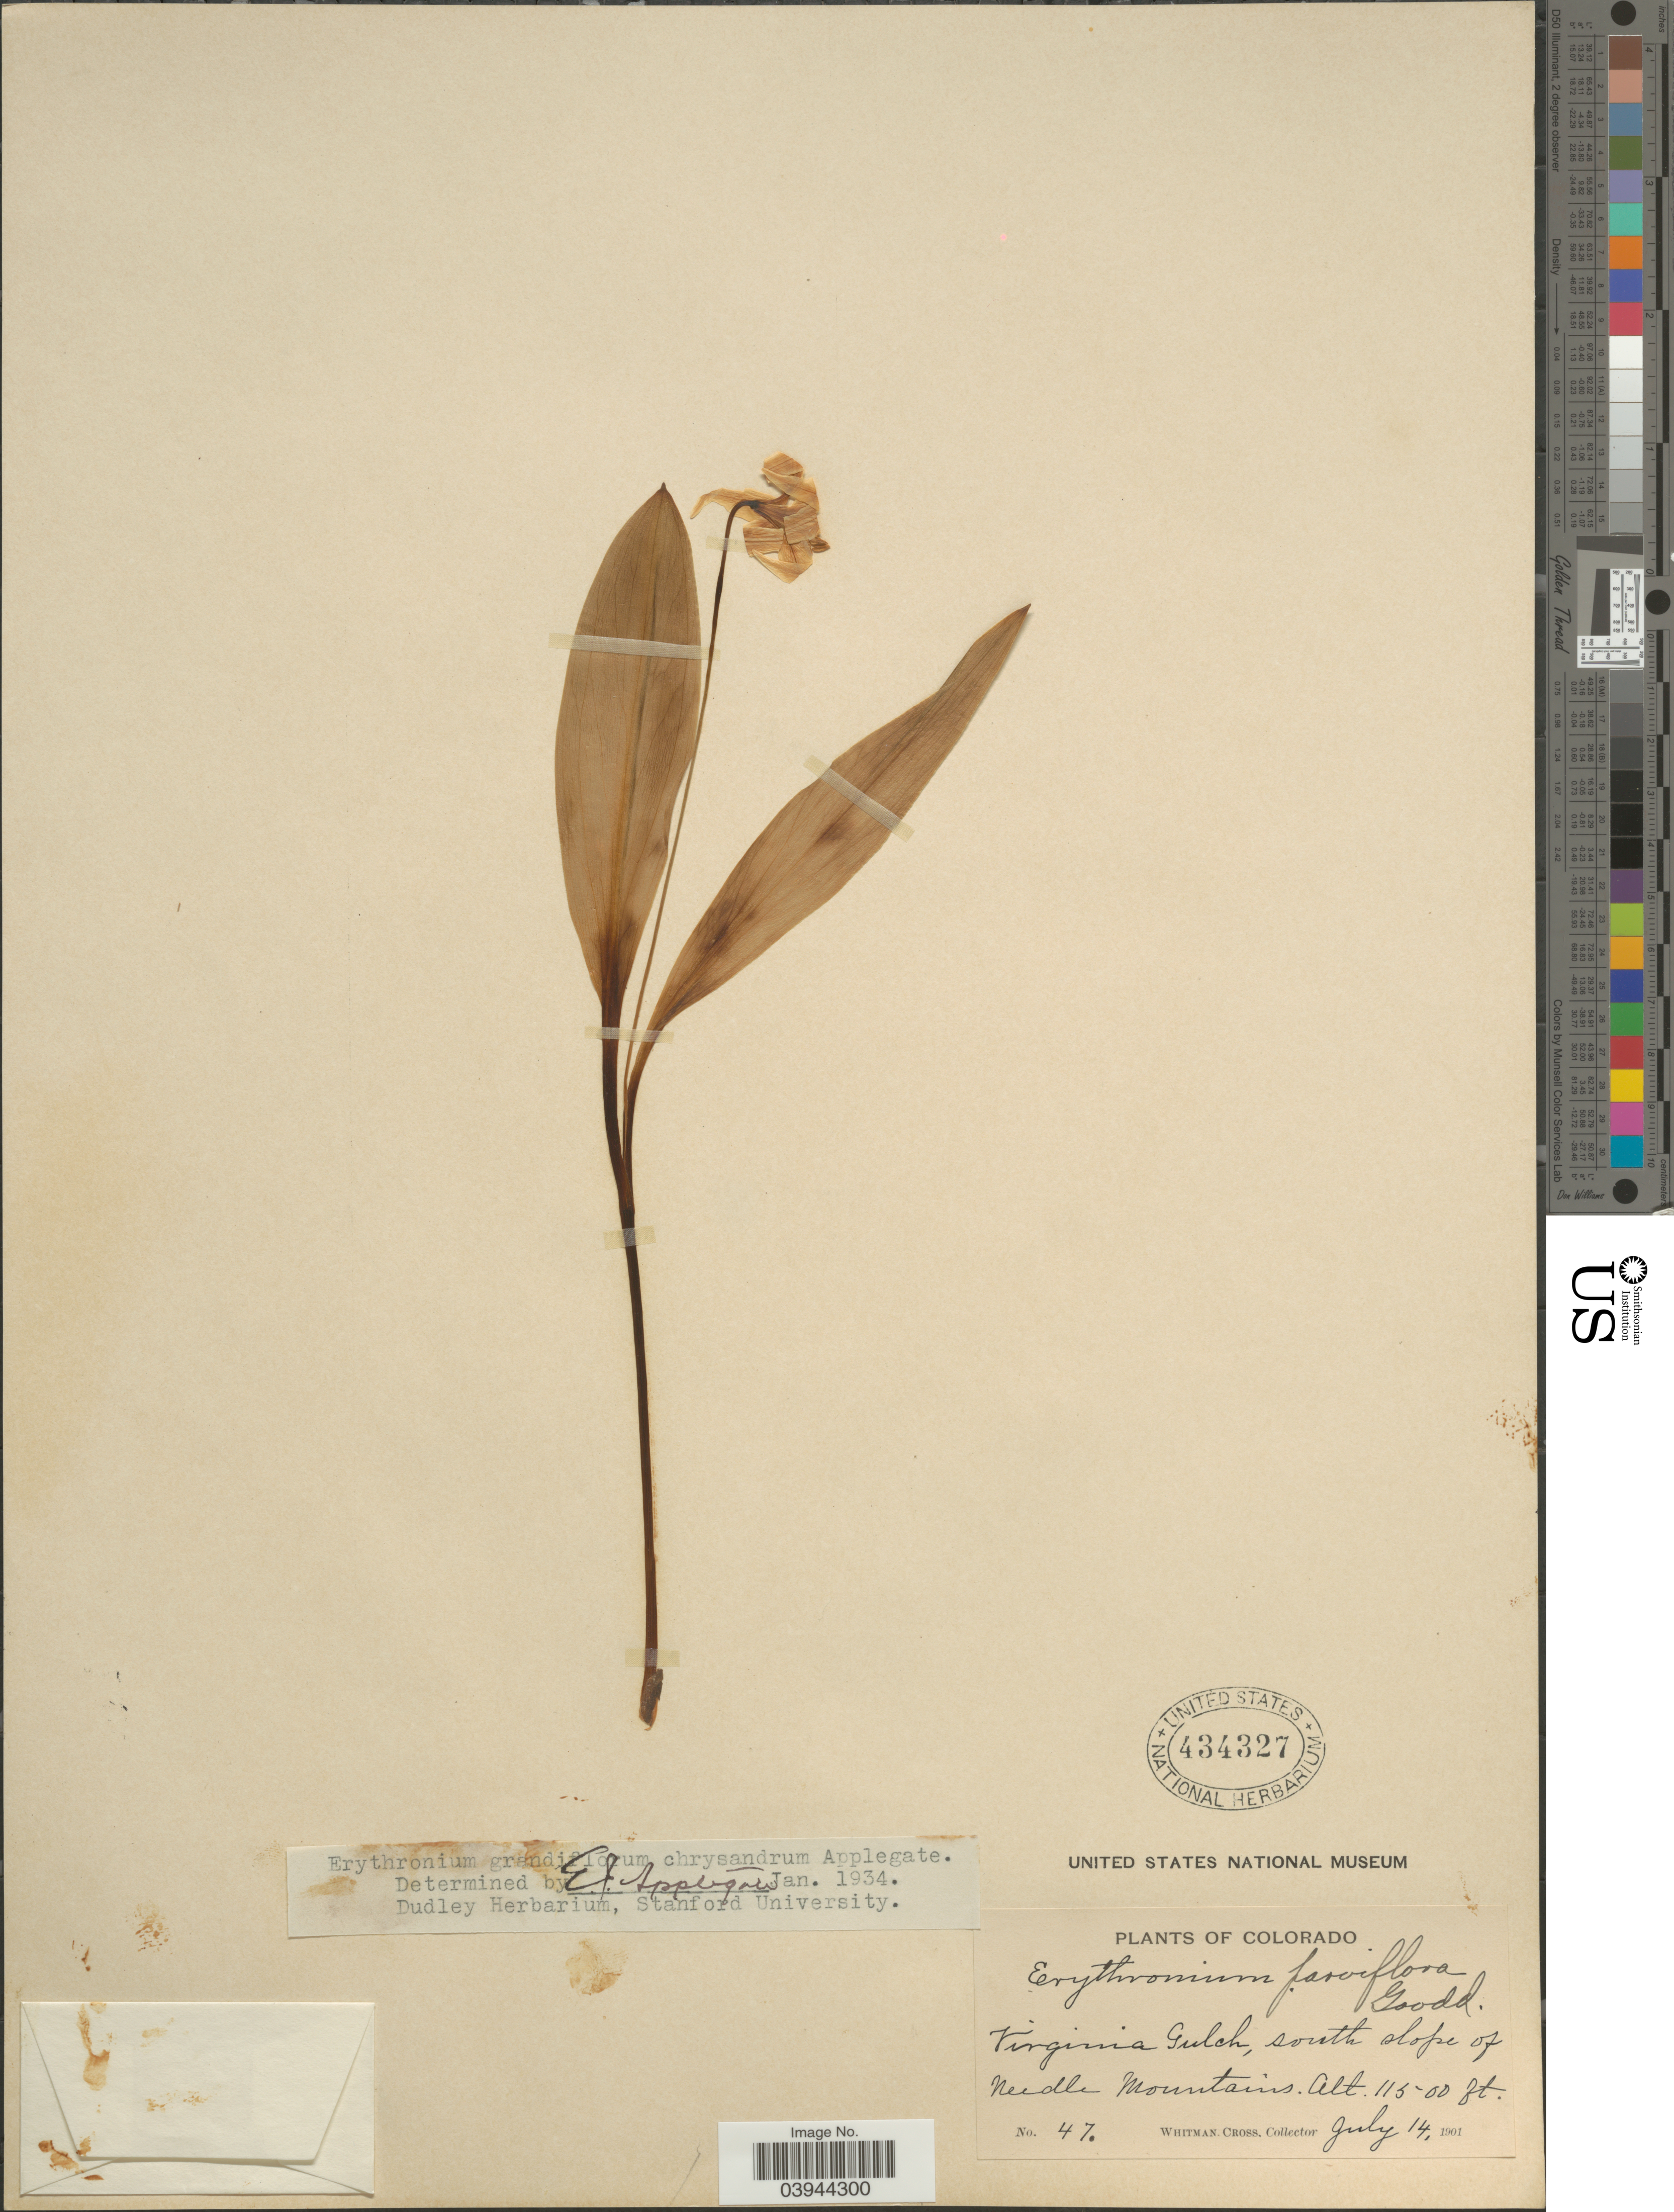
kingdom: Plantae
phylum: Tracheophyta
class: Liliopsida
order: Liliales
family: Liliaceae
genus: Erythronium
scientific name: Erythronium grandiflorum subsp. chrysandrum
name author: (Applegate) Abrams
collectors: W. Cross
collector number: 47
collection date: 1901-07-14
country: United States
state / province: Colorado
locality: Virginia Gulch, south of slope of Needle Mountains.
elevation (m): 3505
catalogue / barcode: US 434327